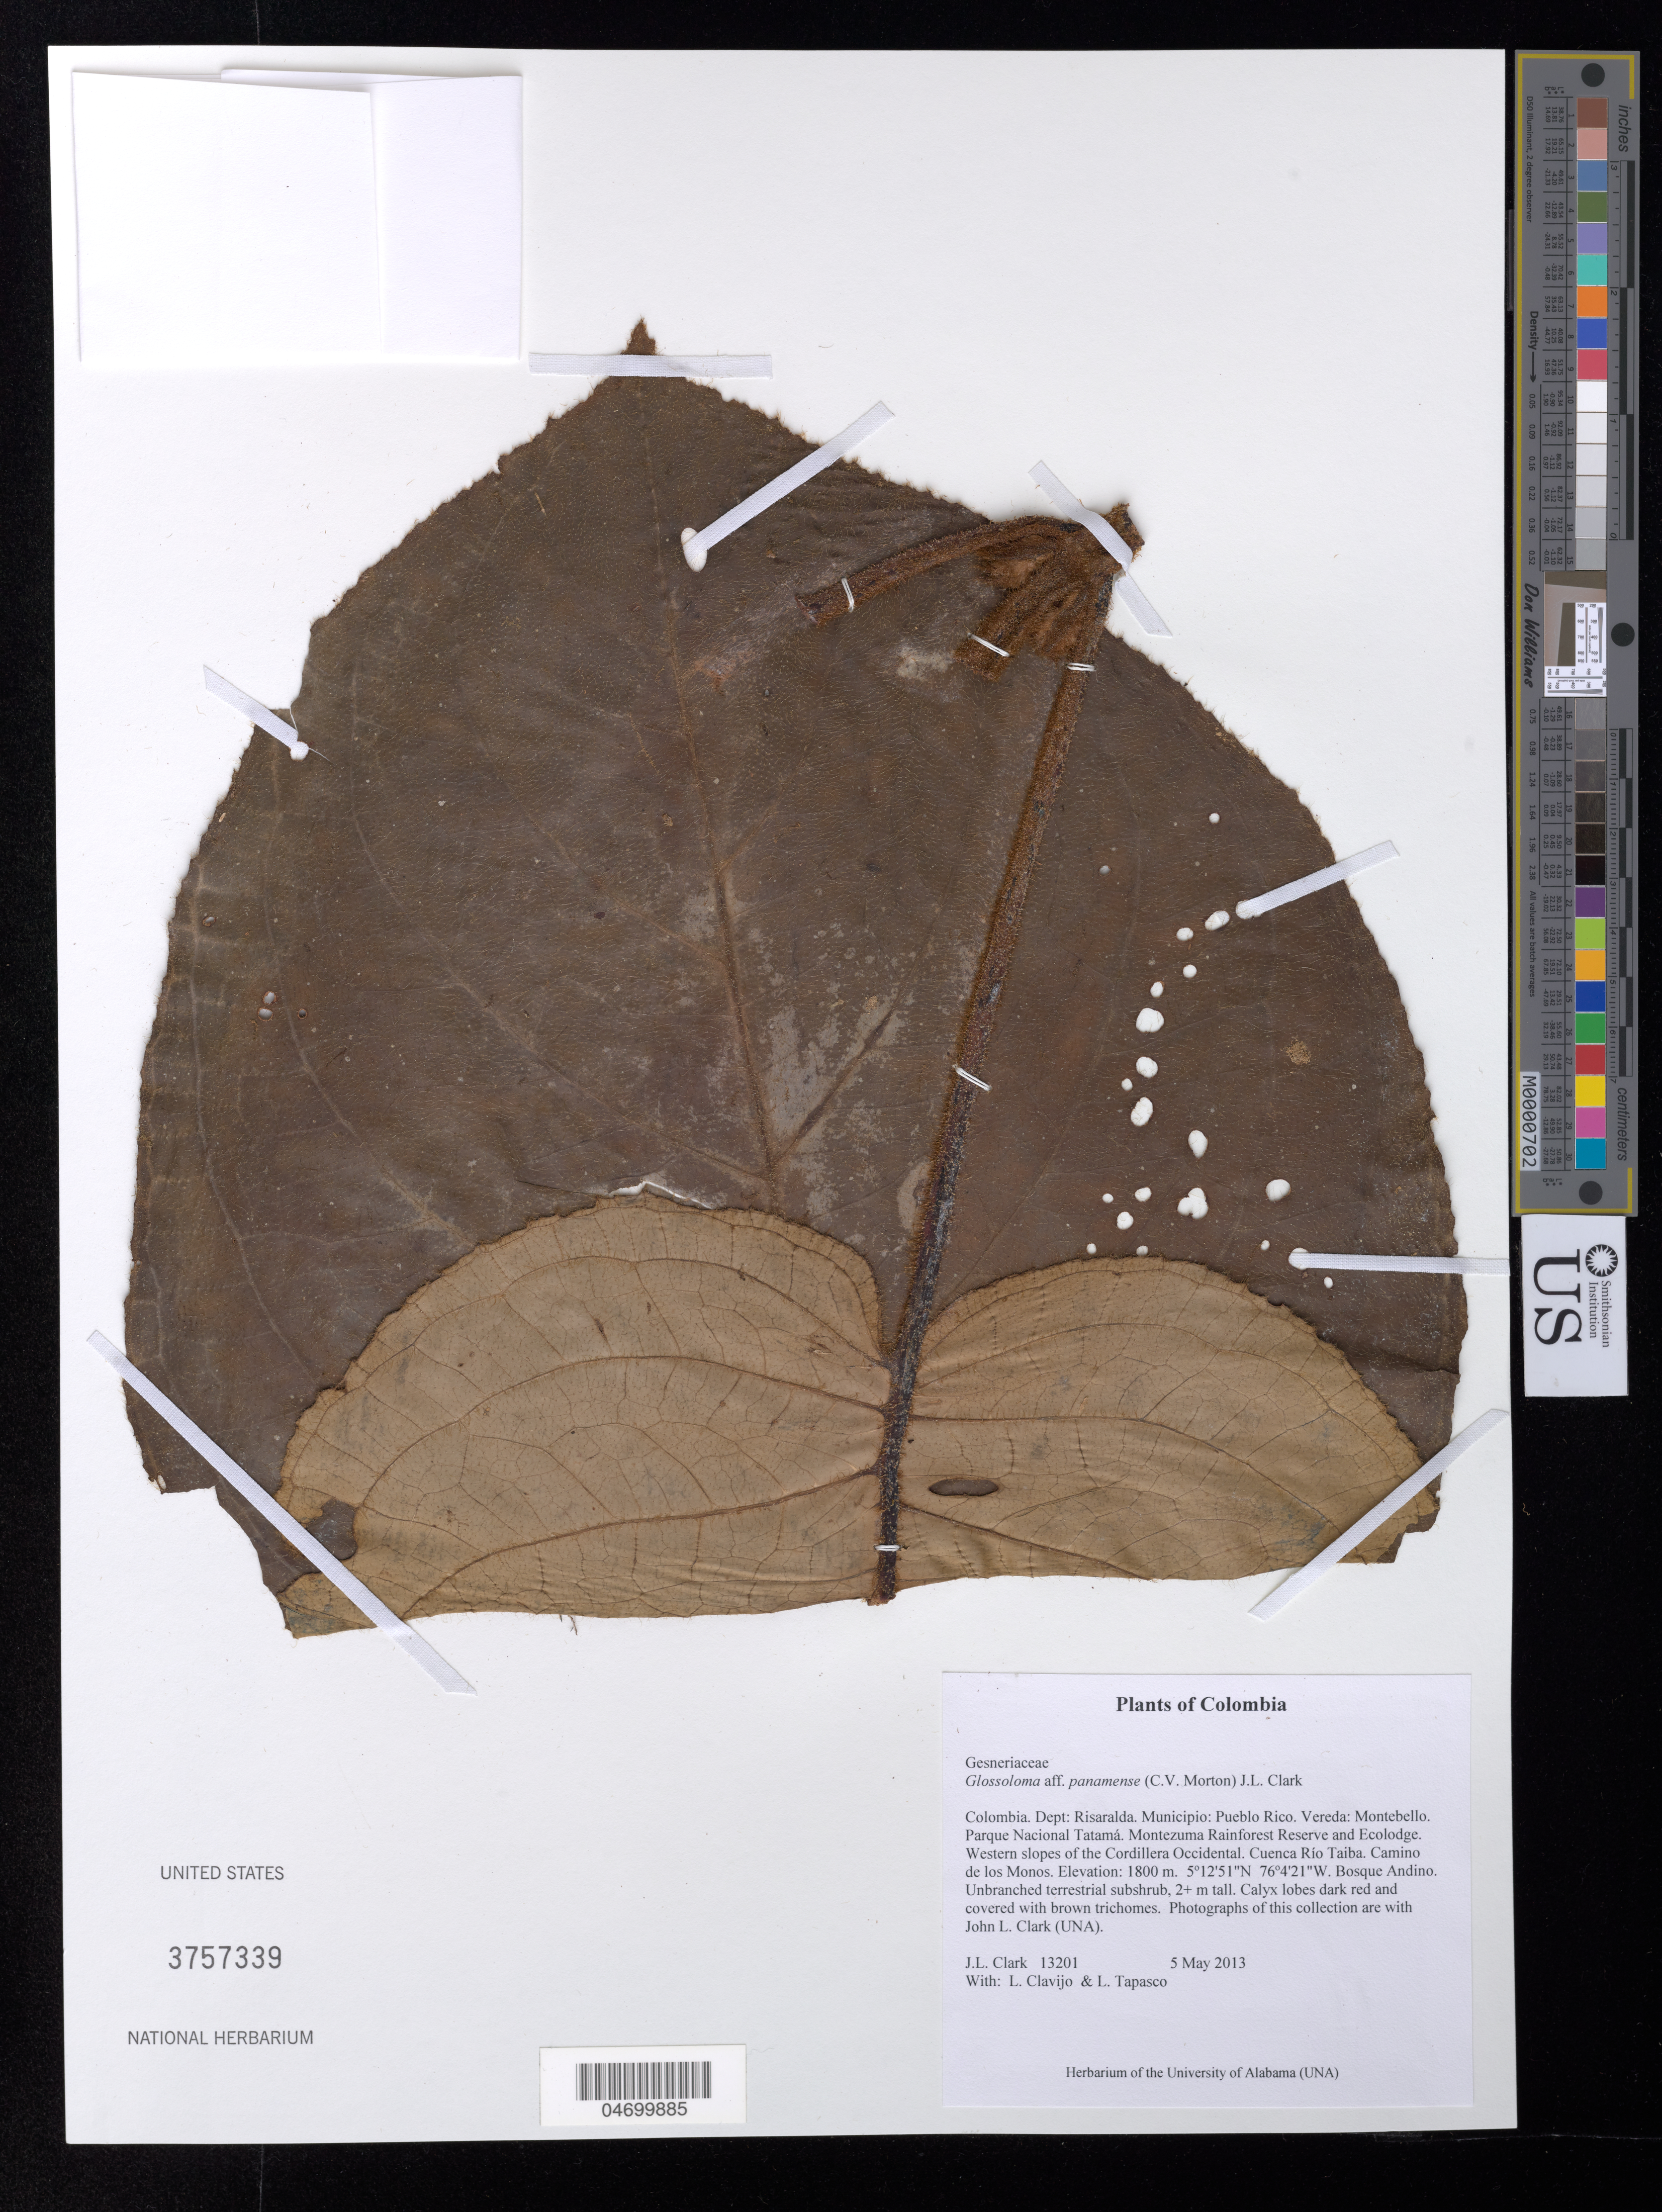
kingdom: Plantae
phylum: Tracheophyta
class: Magnoliopsida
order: Lamiales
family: Gesneriaceae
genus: Glossoloma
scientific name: Glossoloma panamense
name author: (C.V. Morton) J.L. Clark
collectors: J. L. Clark, L. Clavijo & D. Olstein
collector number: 13201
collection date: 2013-05-05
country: Colombia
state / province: Risaralda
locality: Dept: Risaralda. Municipio: Pueblo Rico. Vereda: Montebello. Parque Nacional Tatamá. Montezuma Rainforest Reserve and Ecolodge. Western slopes of the Cordillera Occidental. Cuenca Río Taiba. Camino de los Monos.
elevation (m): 1800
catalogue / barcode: US 3757339